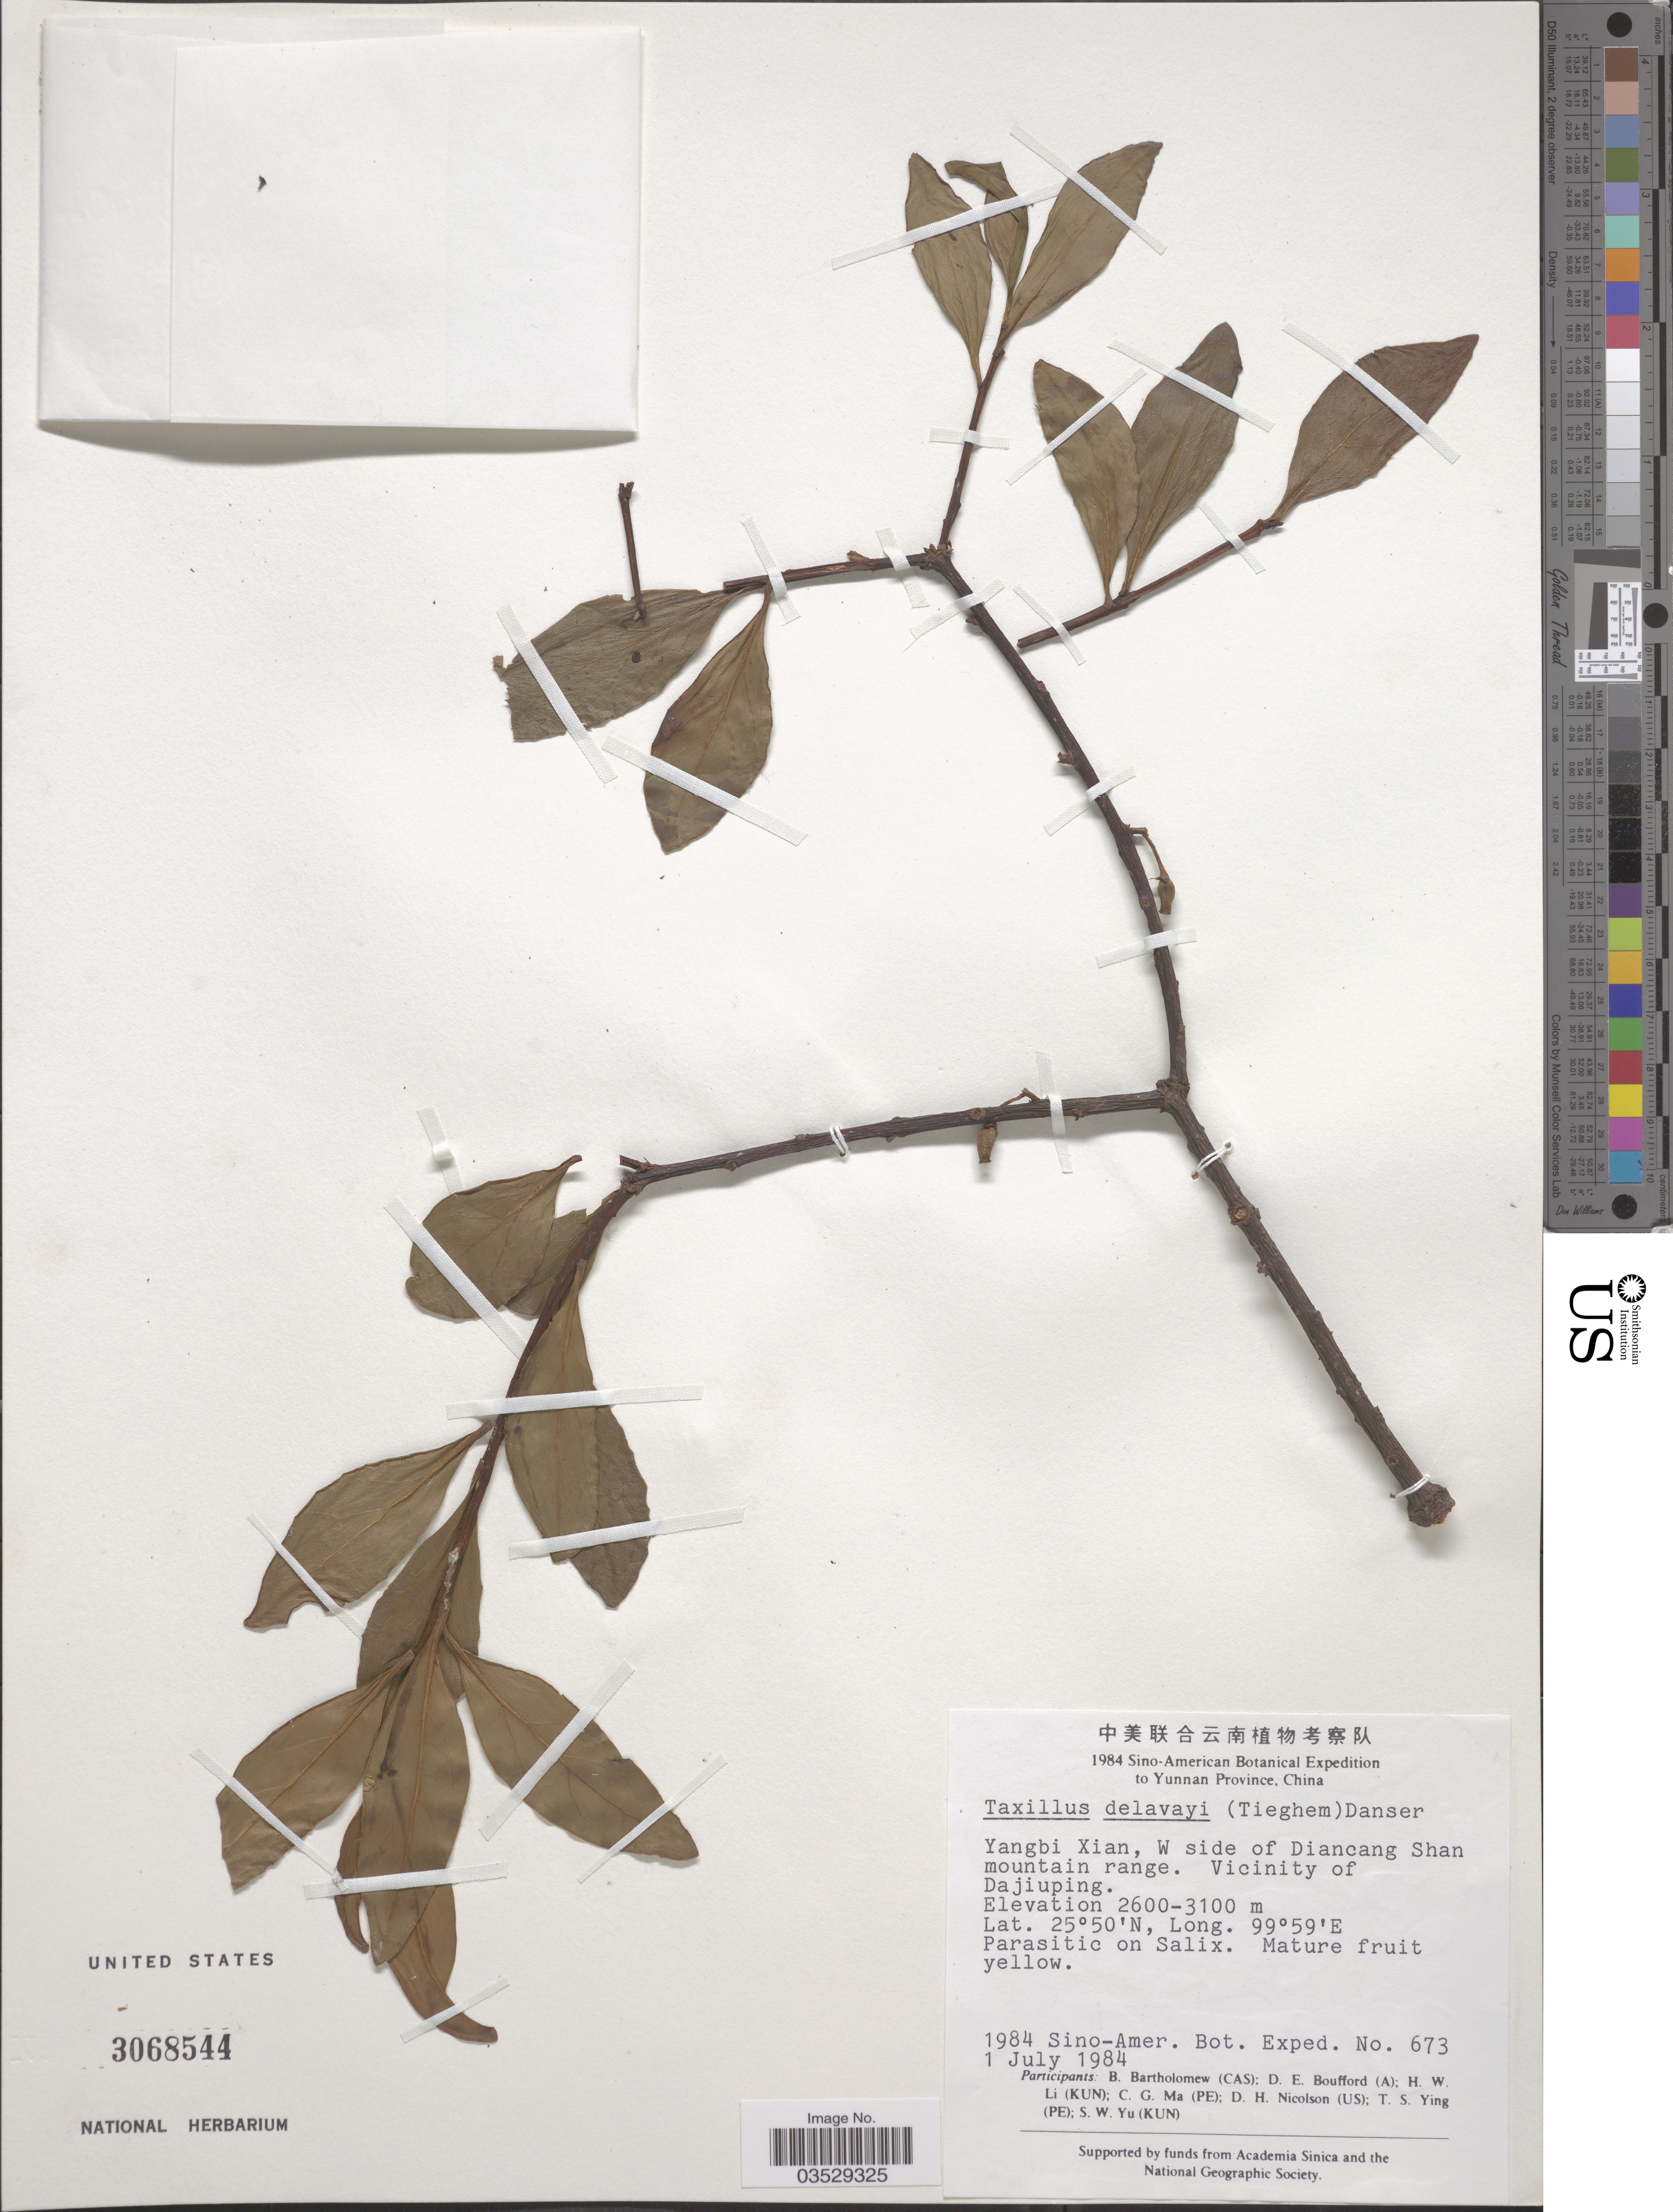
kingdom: Plantae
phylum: Tracheophyta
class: Magnoliopsida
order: Santalales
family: Loranthaceae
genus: Taxillus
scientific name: Taxillus delavayi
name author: (Tiegh.) Danser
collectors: Sino-Amer. Bot. Exped. 1984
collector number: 673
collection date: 1984-07-01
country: China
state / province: Yunnan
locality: Yangbi Xian, W side of Diancang Shan mountain range. Vicinity of Dajiuping.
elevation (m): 2600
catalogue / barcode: US 3068544